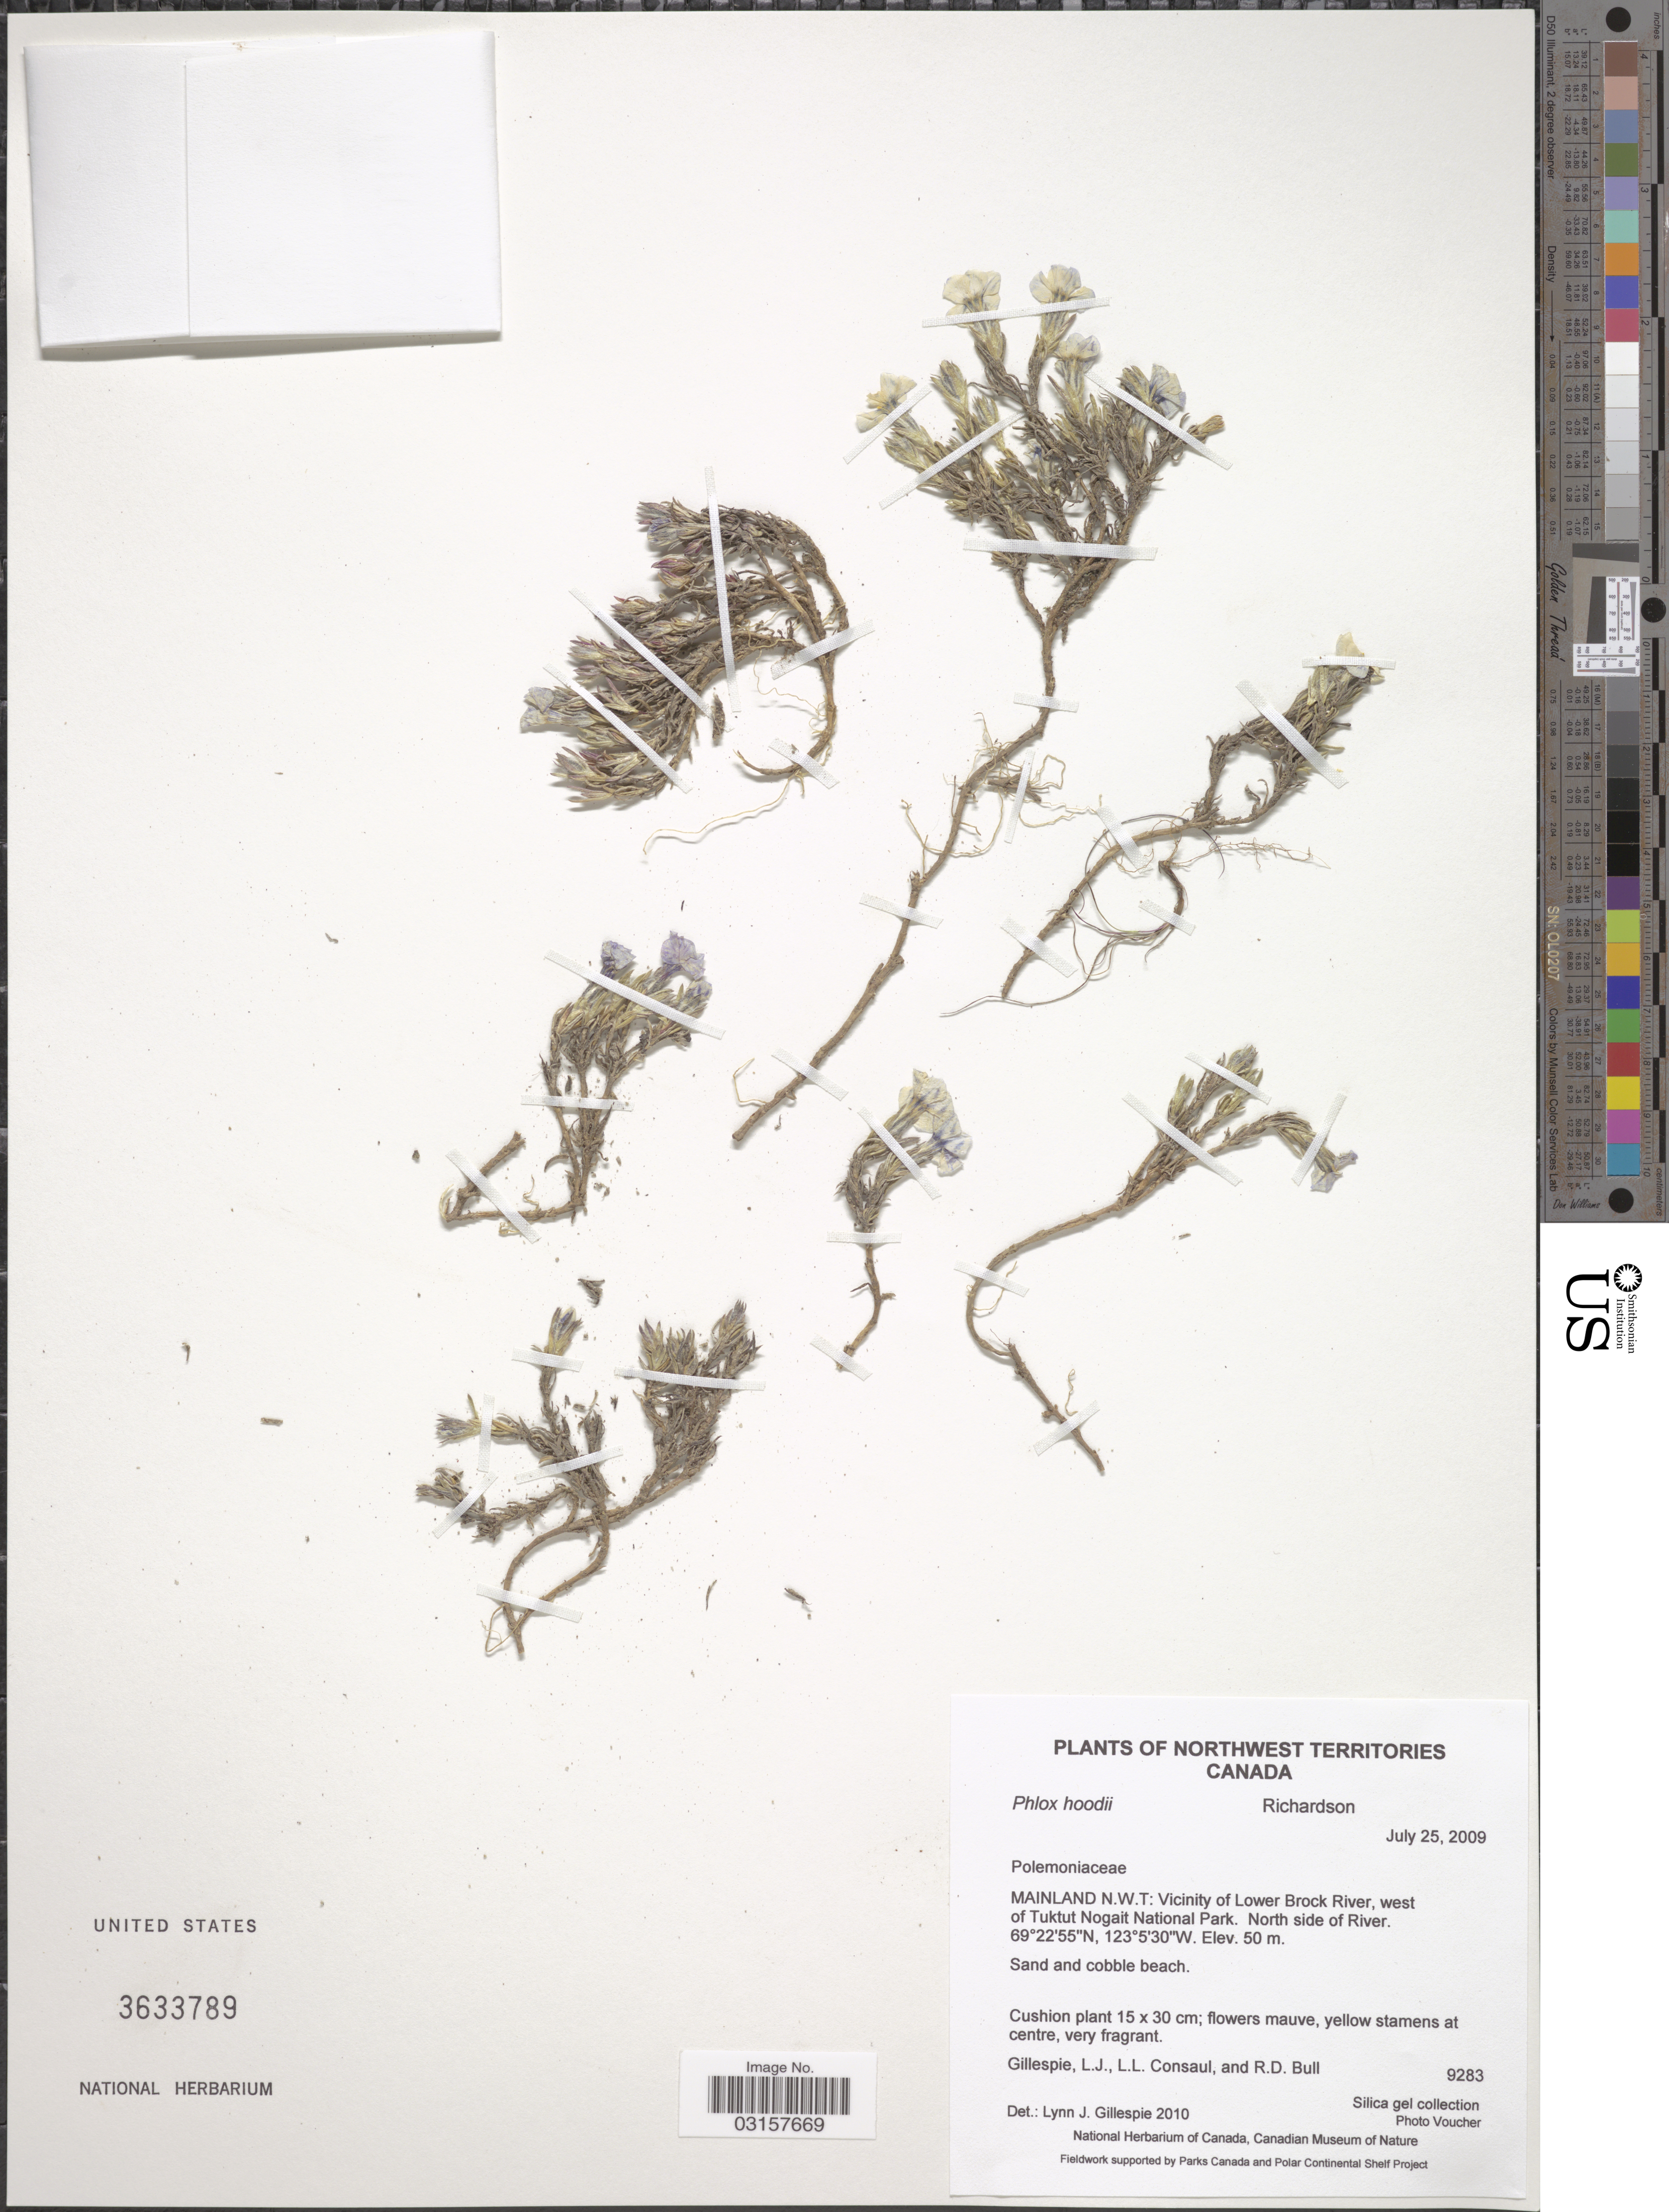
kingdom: Plantae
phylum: Tracheophyta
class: Magnoliopsida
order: Ericales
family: Polemoniaceae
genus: Phlox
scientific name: Phlox richardsonii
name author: Hook.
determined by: Mayfield, M. H.; Ferguson, C. J.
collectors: L. Gillespie, L. Consaul & R. Bull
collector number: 9283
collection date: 2009-07-25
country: Canada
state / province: Northwest Territories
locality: Mainland N.W.T.: Vicinity of Lower Brock River, west of Tuktut Nogait National Park. North side of River.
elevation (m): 50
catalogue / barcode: US 3633789